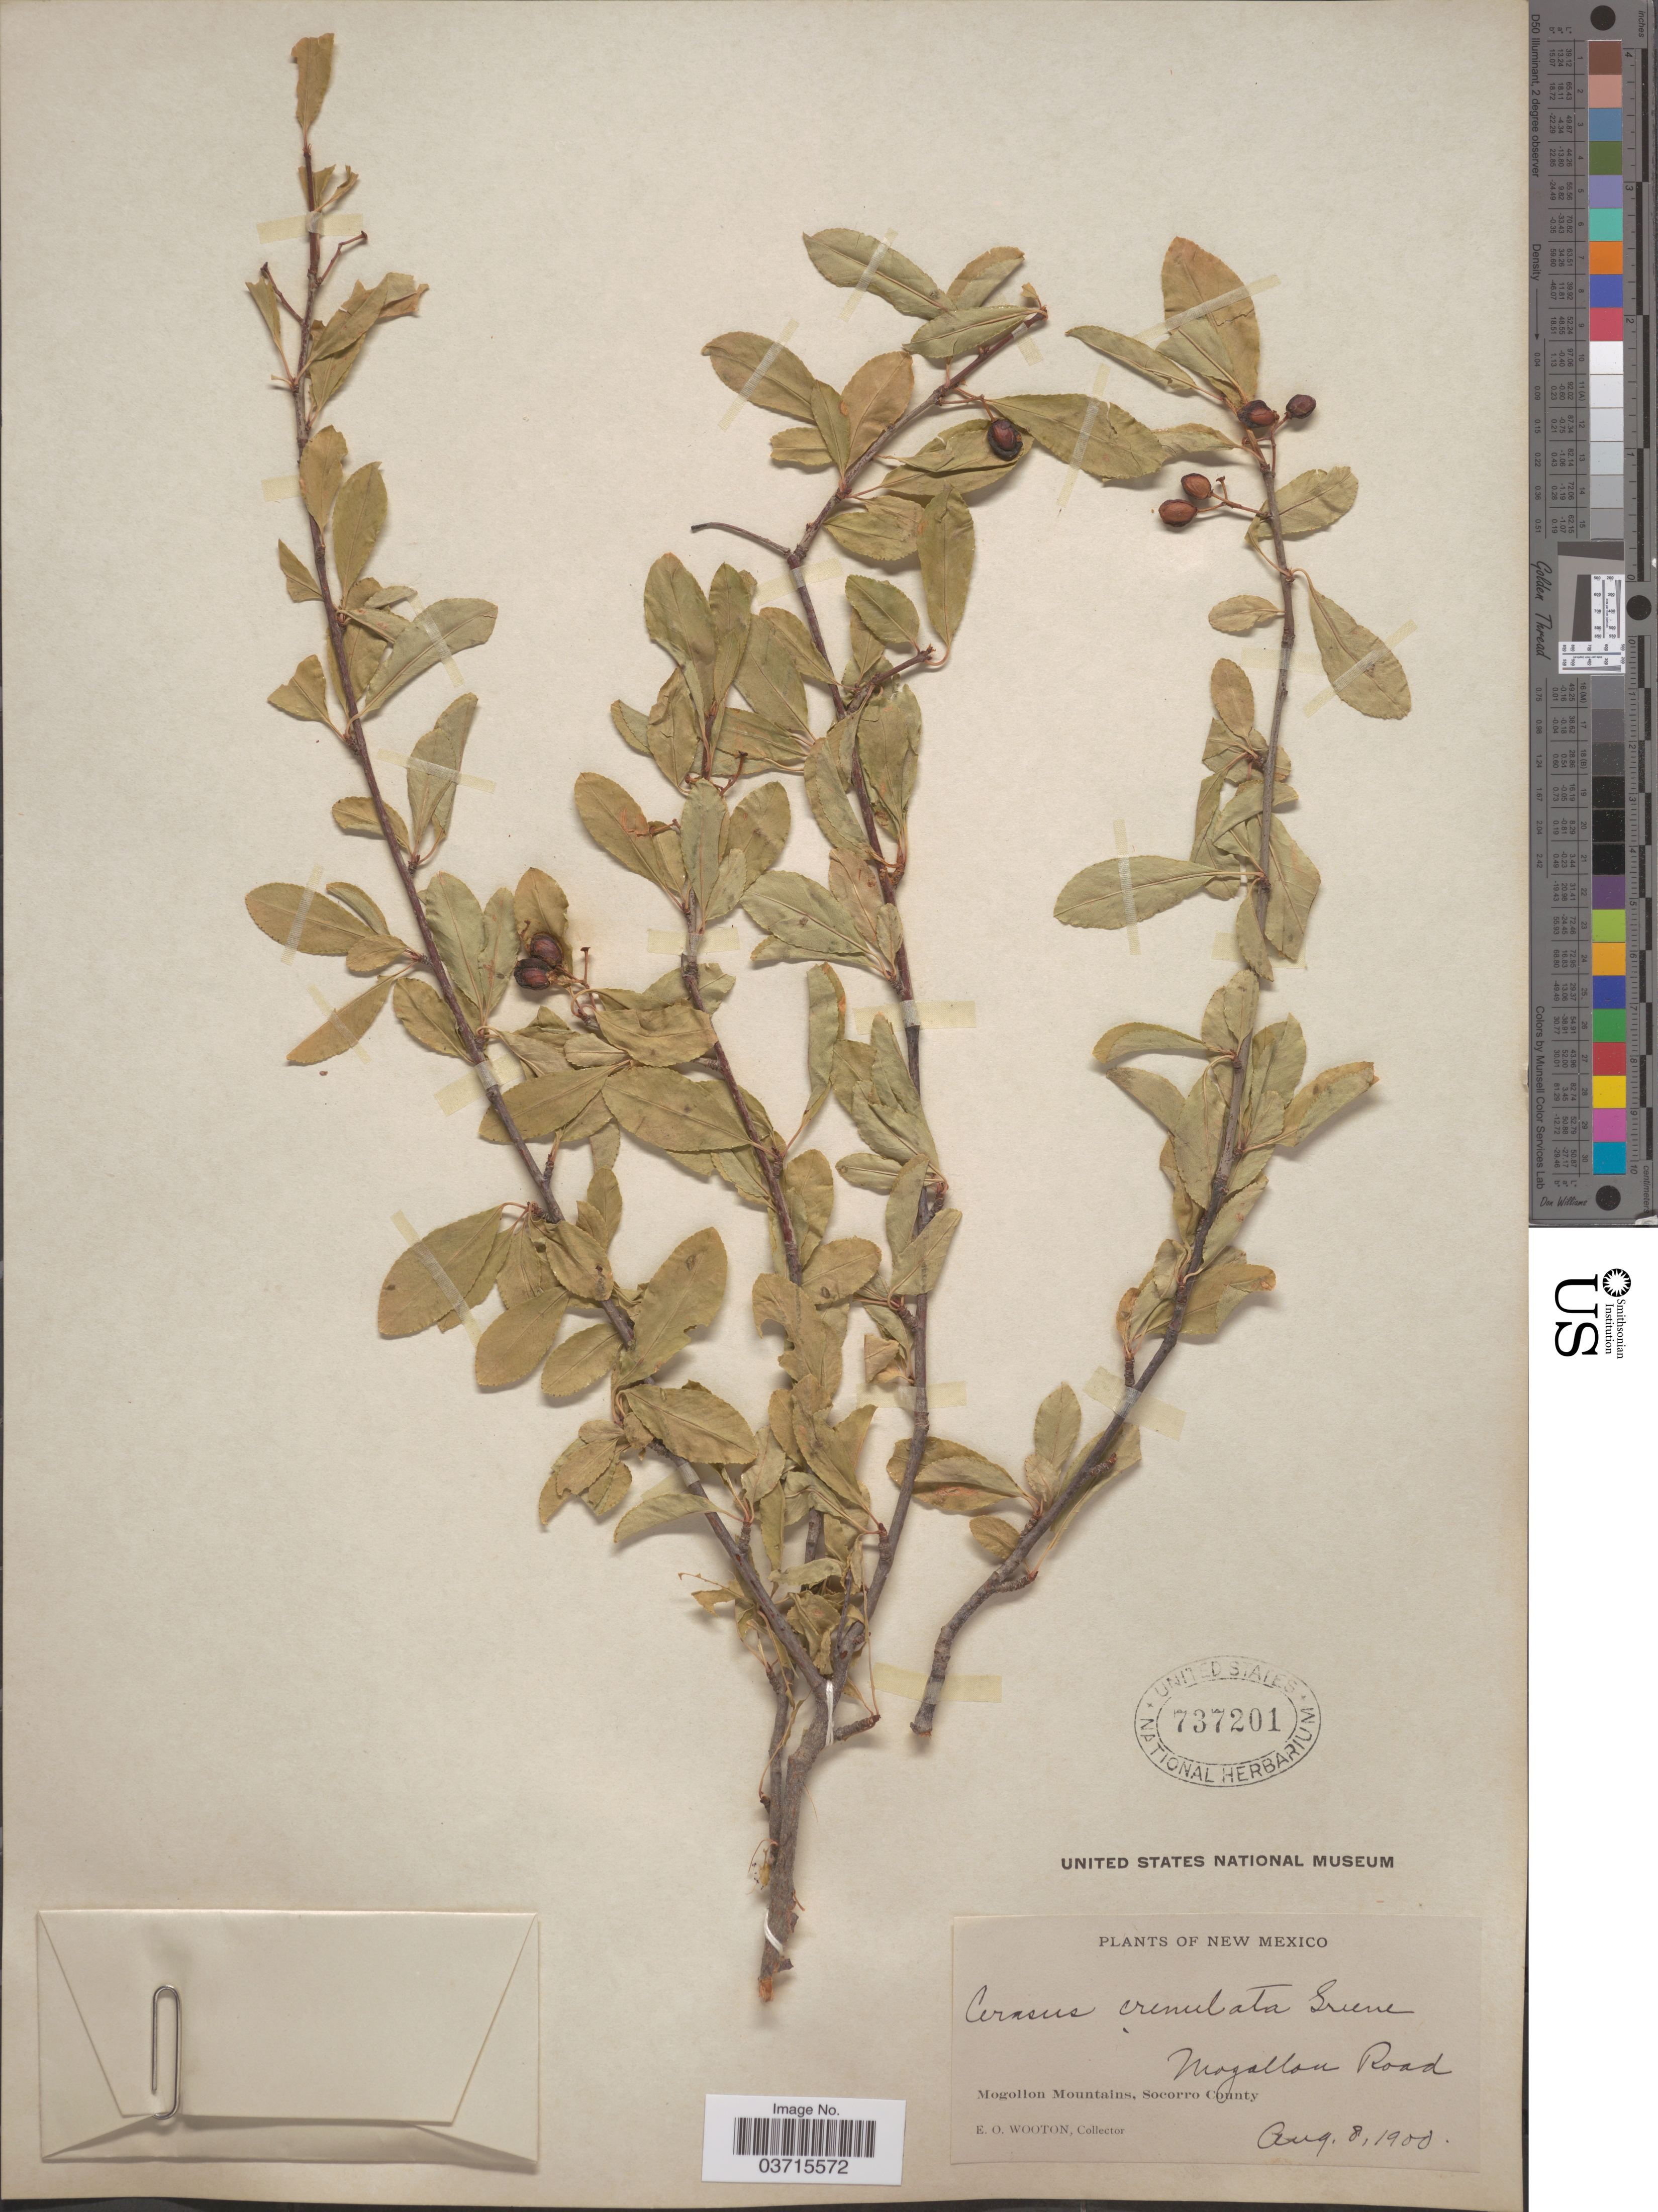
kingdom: Plantae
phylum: Tracheophyta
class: Magnoliopsida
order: Rosales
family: Rosaceae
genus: Prunus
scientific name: Prunus emarginata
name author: (Douglas ex Hook.) Eaton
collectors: E. O. Wooton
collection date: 1900-08-08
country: United States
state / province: New Mexico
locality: Mogollon Road. Mogollon Mountains, Socorro County.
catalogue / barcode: US 737201